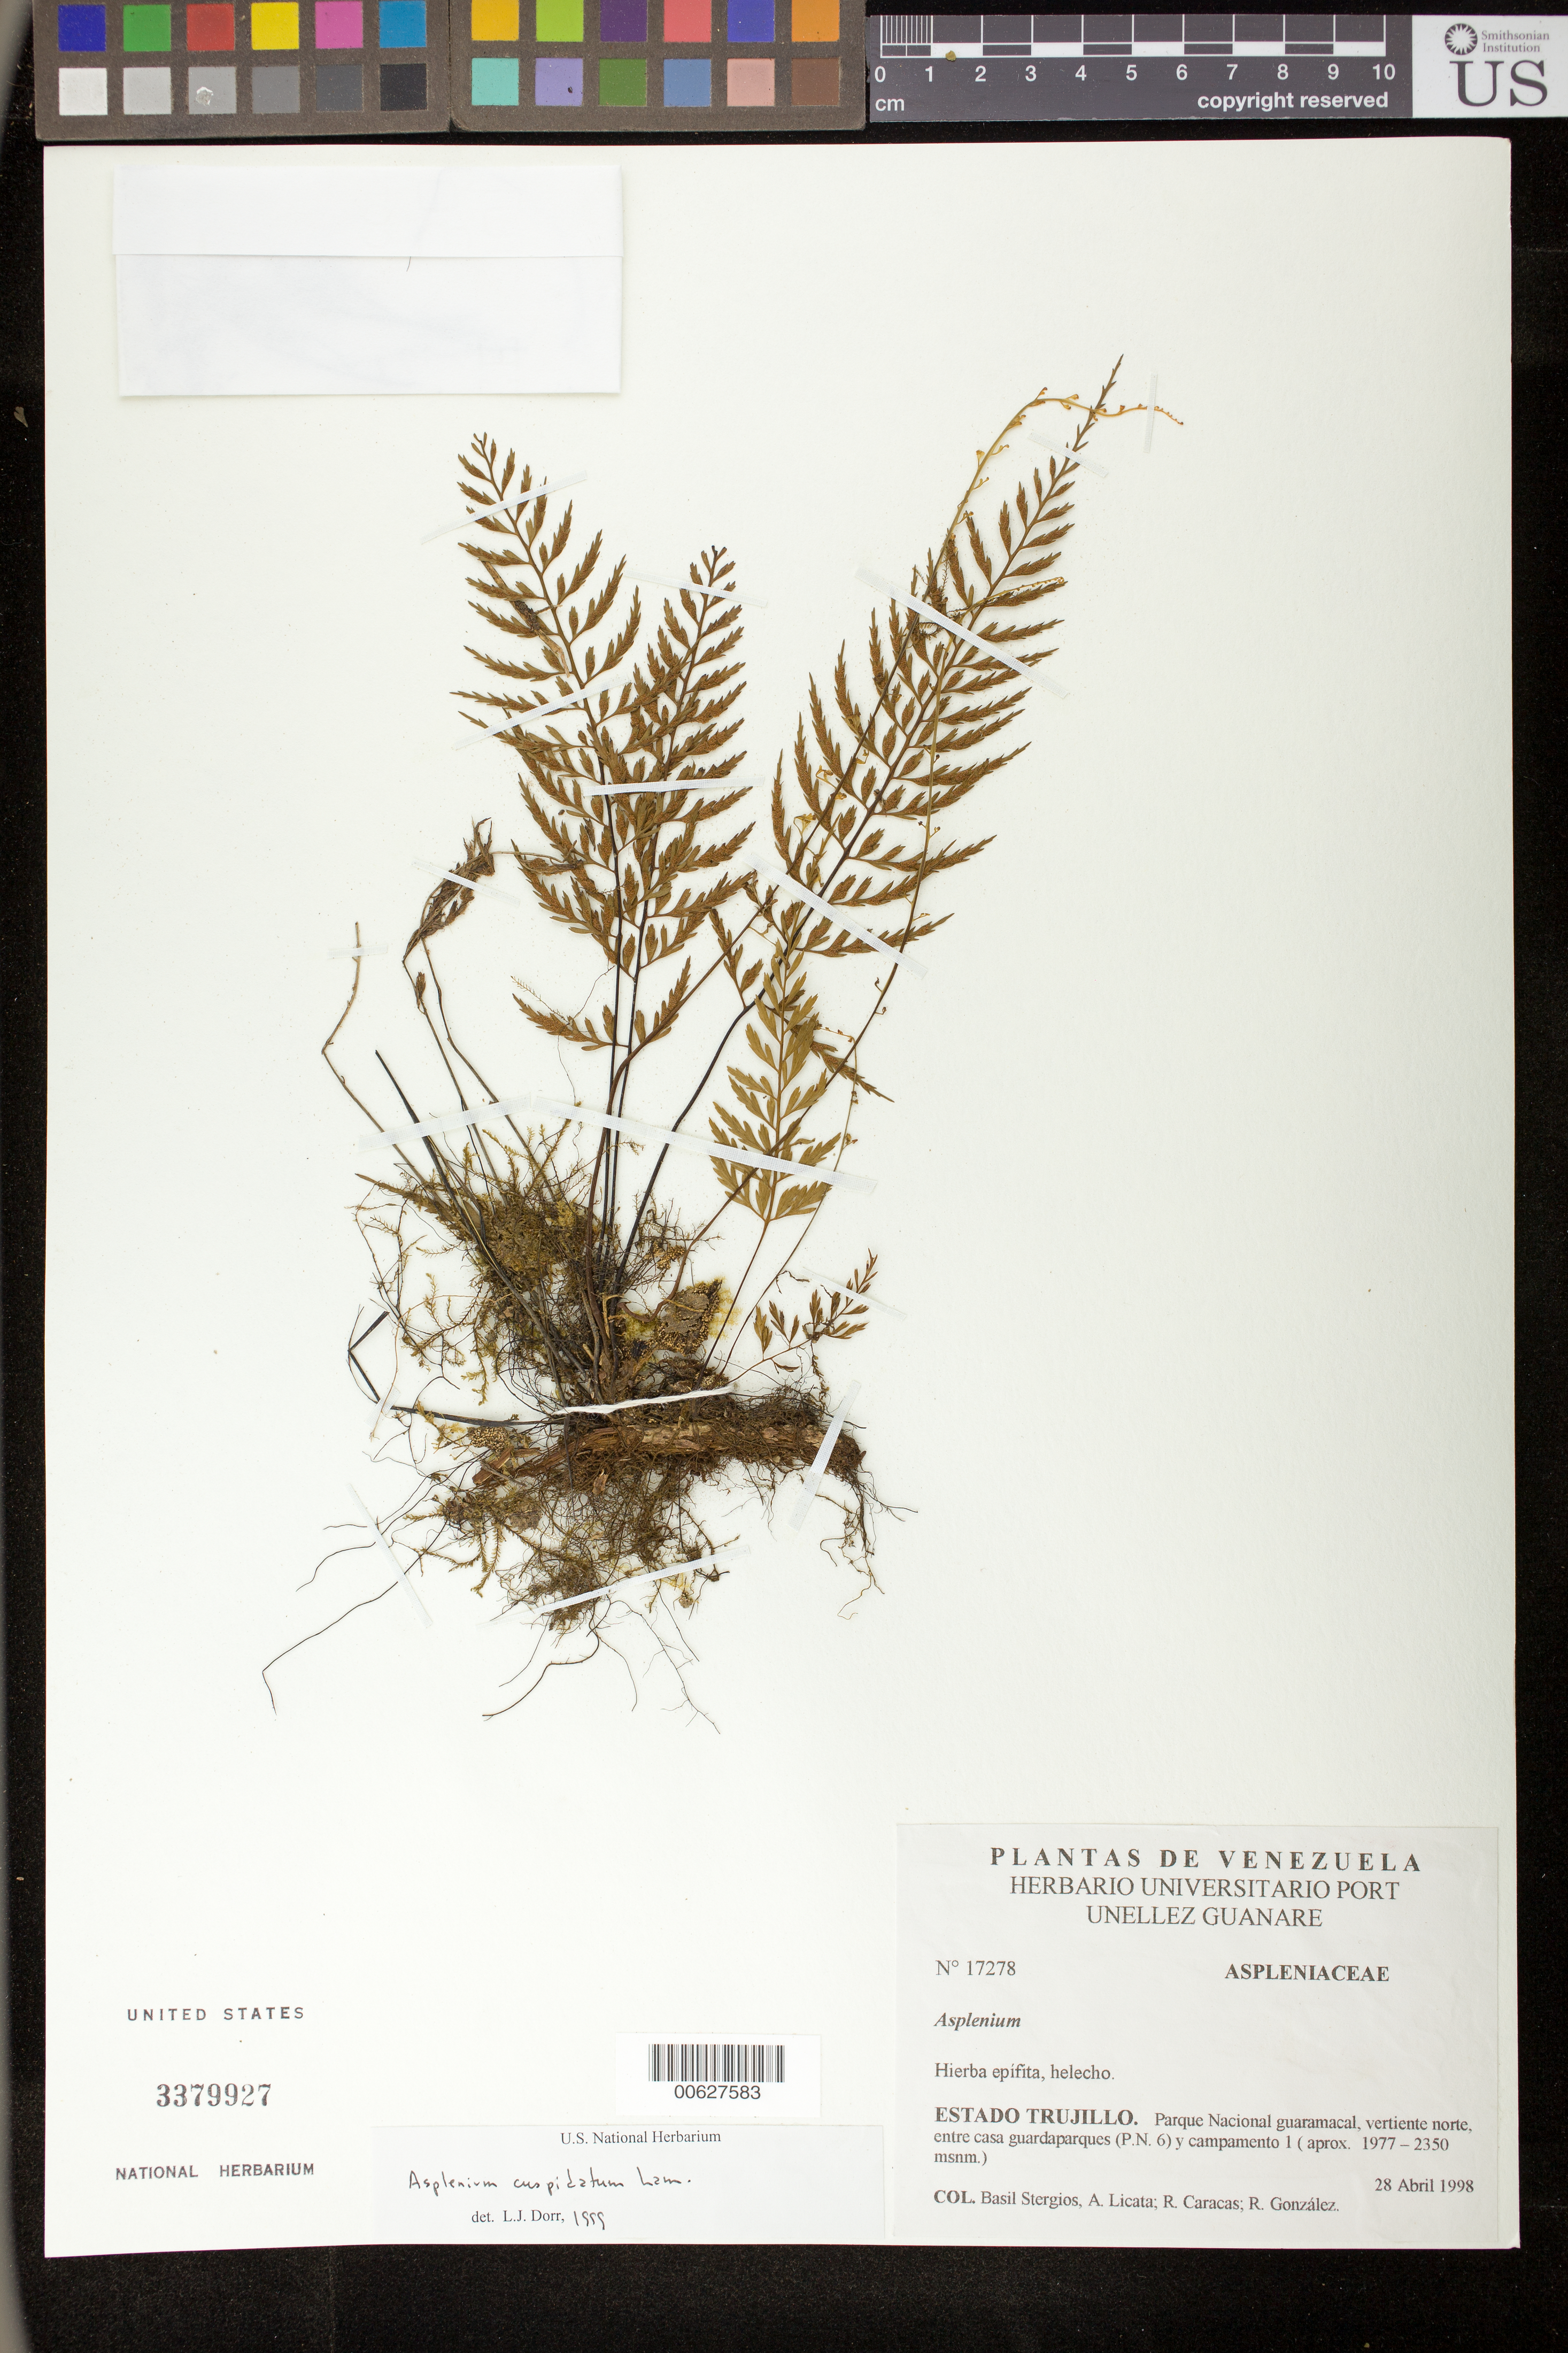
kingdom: Plantae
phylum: Tracheophyta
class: Polypodiopsida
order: Polypodiales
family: Aspleniaceae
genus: Asplenium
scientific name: Asplenium cuspidatum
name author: Lam.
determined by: Dorr, L. J., (BOT), Smithsonian Institution - National Museum of Natural History (UNITED STATES)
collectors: B. G. Stergios, A. Licata, R. Caracas & R. González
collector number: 17278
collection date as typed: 28 Apr 1998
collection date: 1998-04-28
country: Venezuela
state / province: Trujillo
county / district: Boconó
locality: Parque Nacional Guaramacal, vertiente N, entre casa guardaparques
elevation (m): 1977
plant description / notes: PORT, UC, US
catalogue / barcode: US 3379927